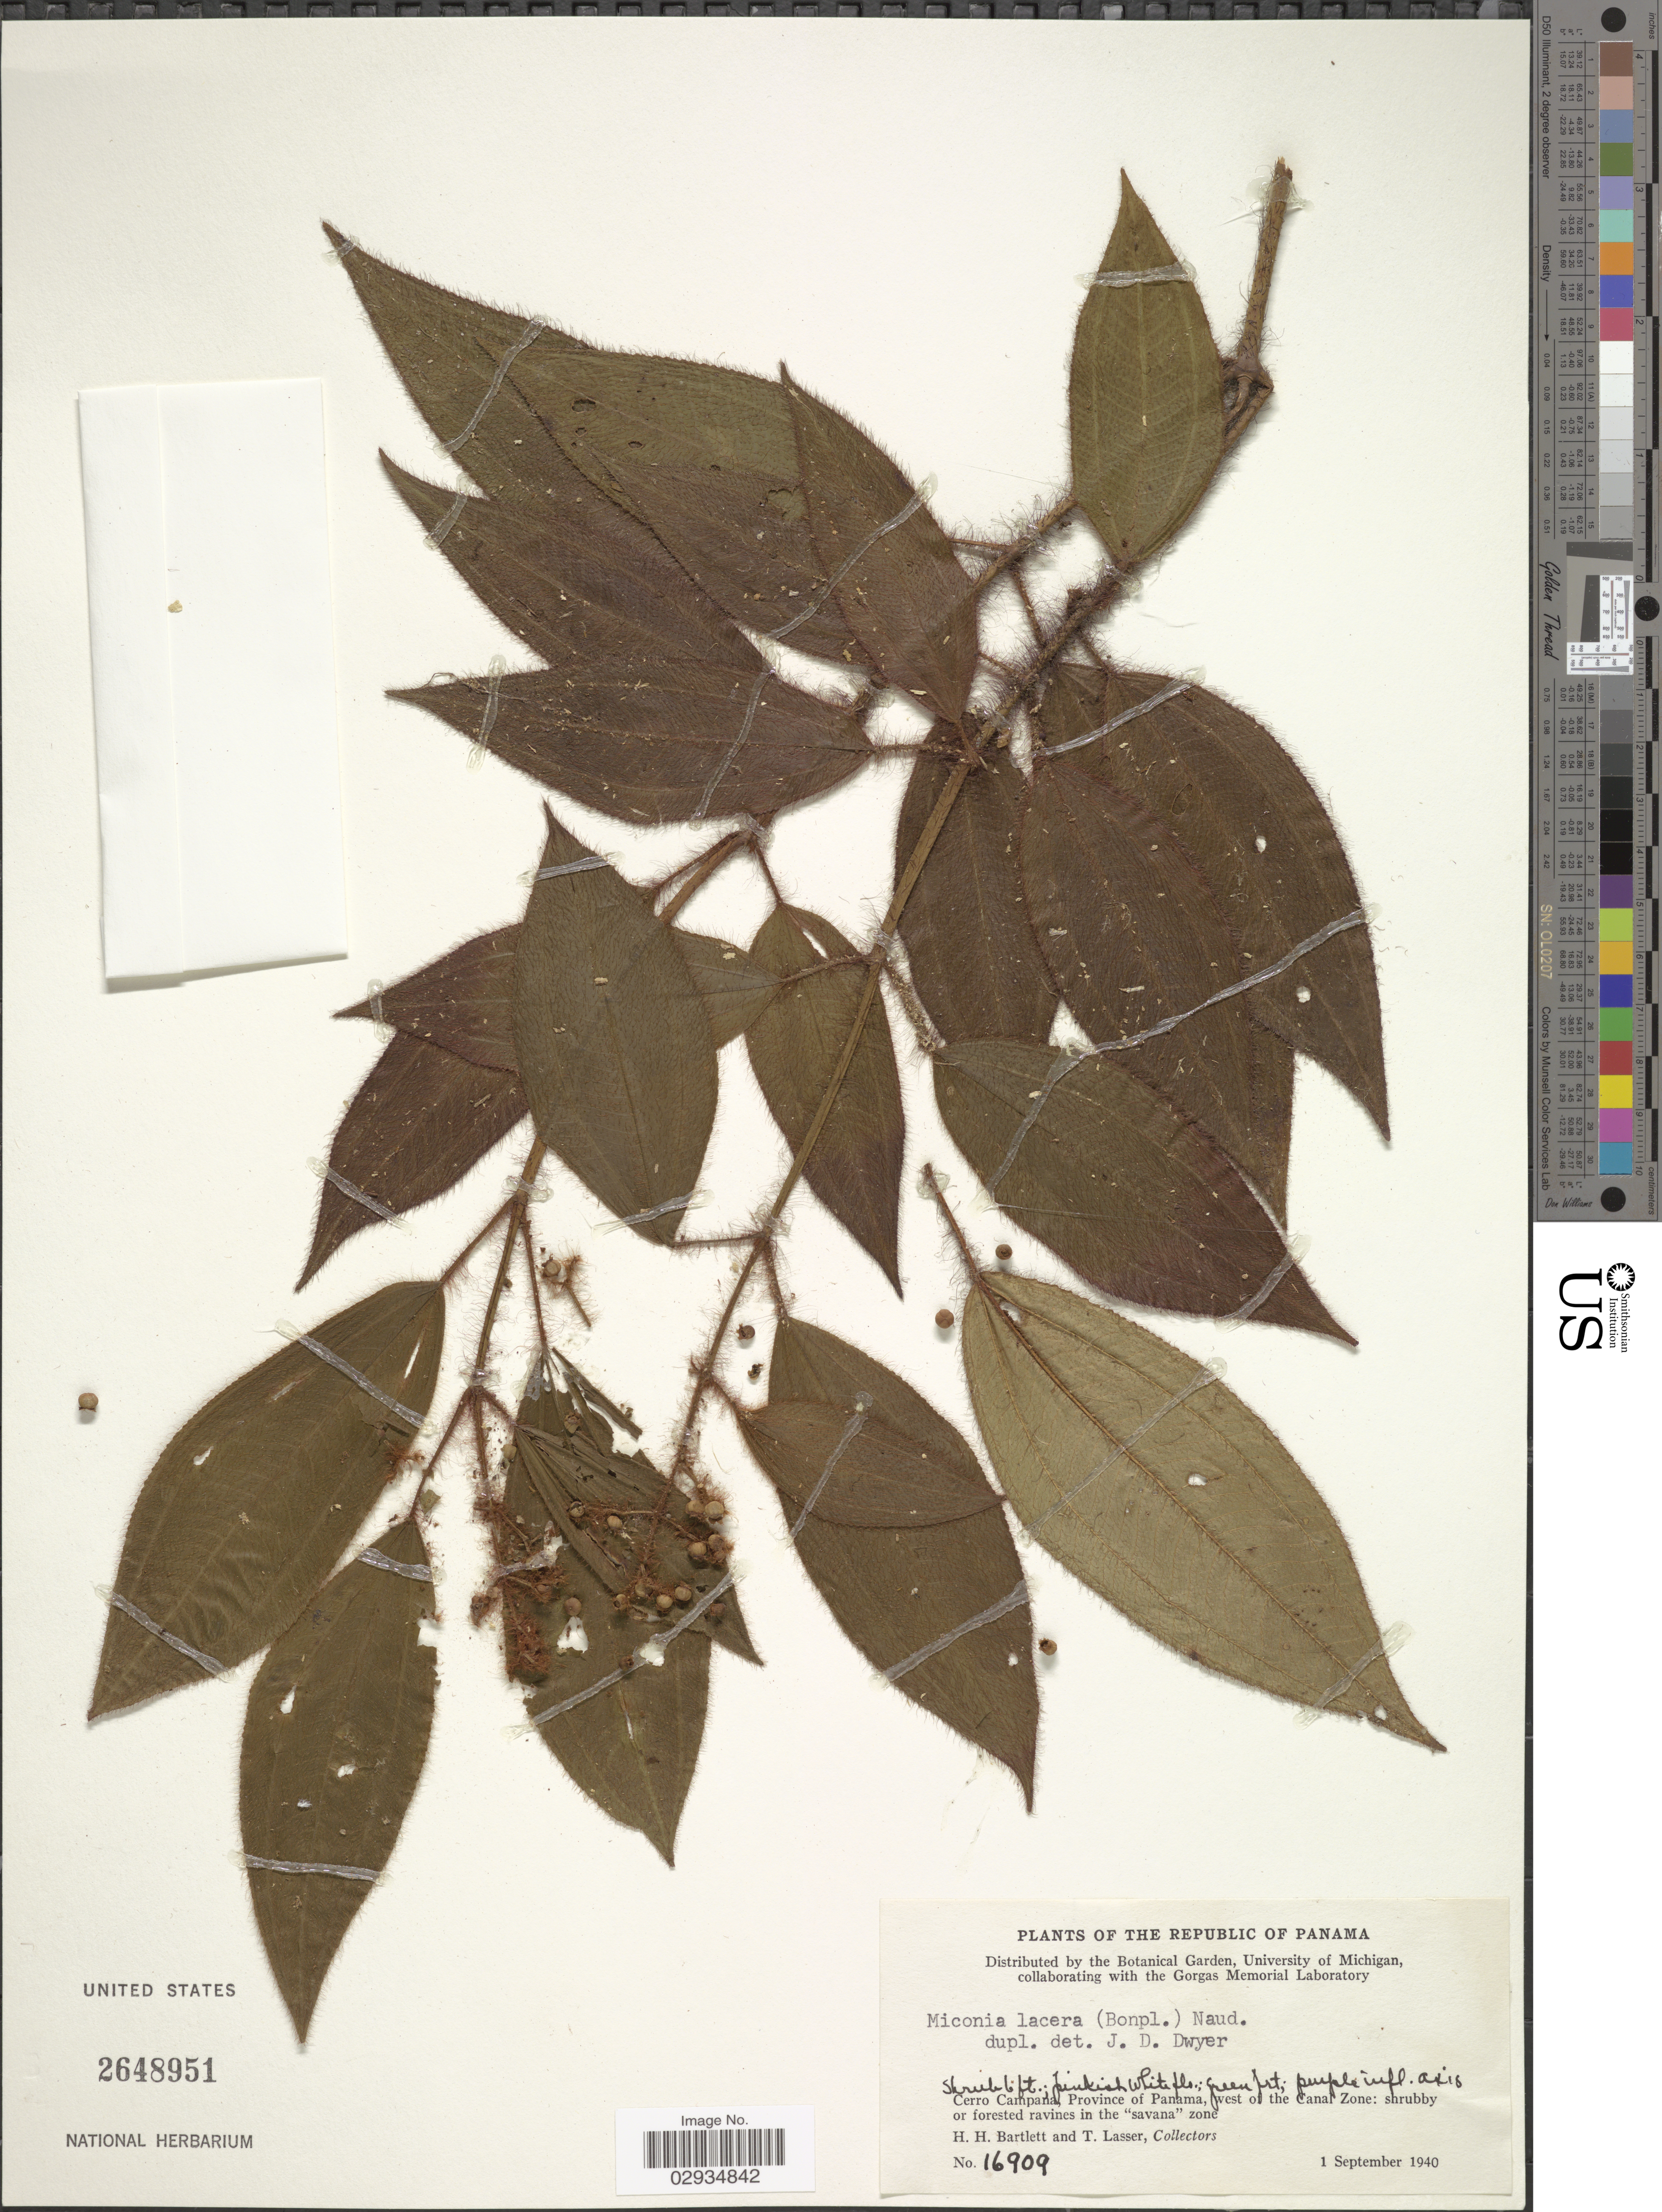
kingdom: Plantae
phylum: Tracheophyta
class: Magnoliopsida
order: Myrtales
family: Melastomataceae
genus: Miconia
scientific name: Miconia lacera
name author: (Bonpl.) Naudin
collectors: H. H. Bartlett & T. Lasser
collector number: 16909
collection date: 1940-09-01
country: Panama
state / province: Panamá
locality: Cerro Campana, west of the Canal Zone.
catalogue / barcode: US 2648951